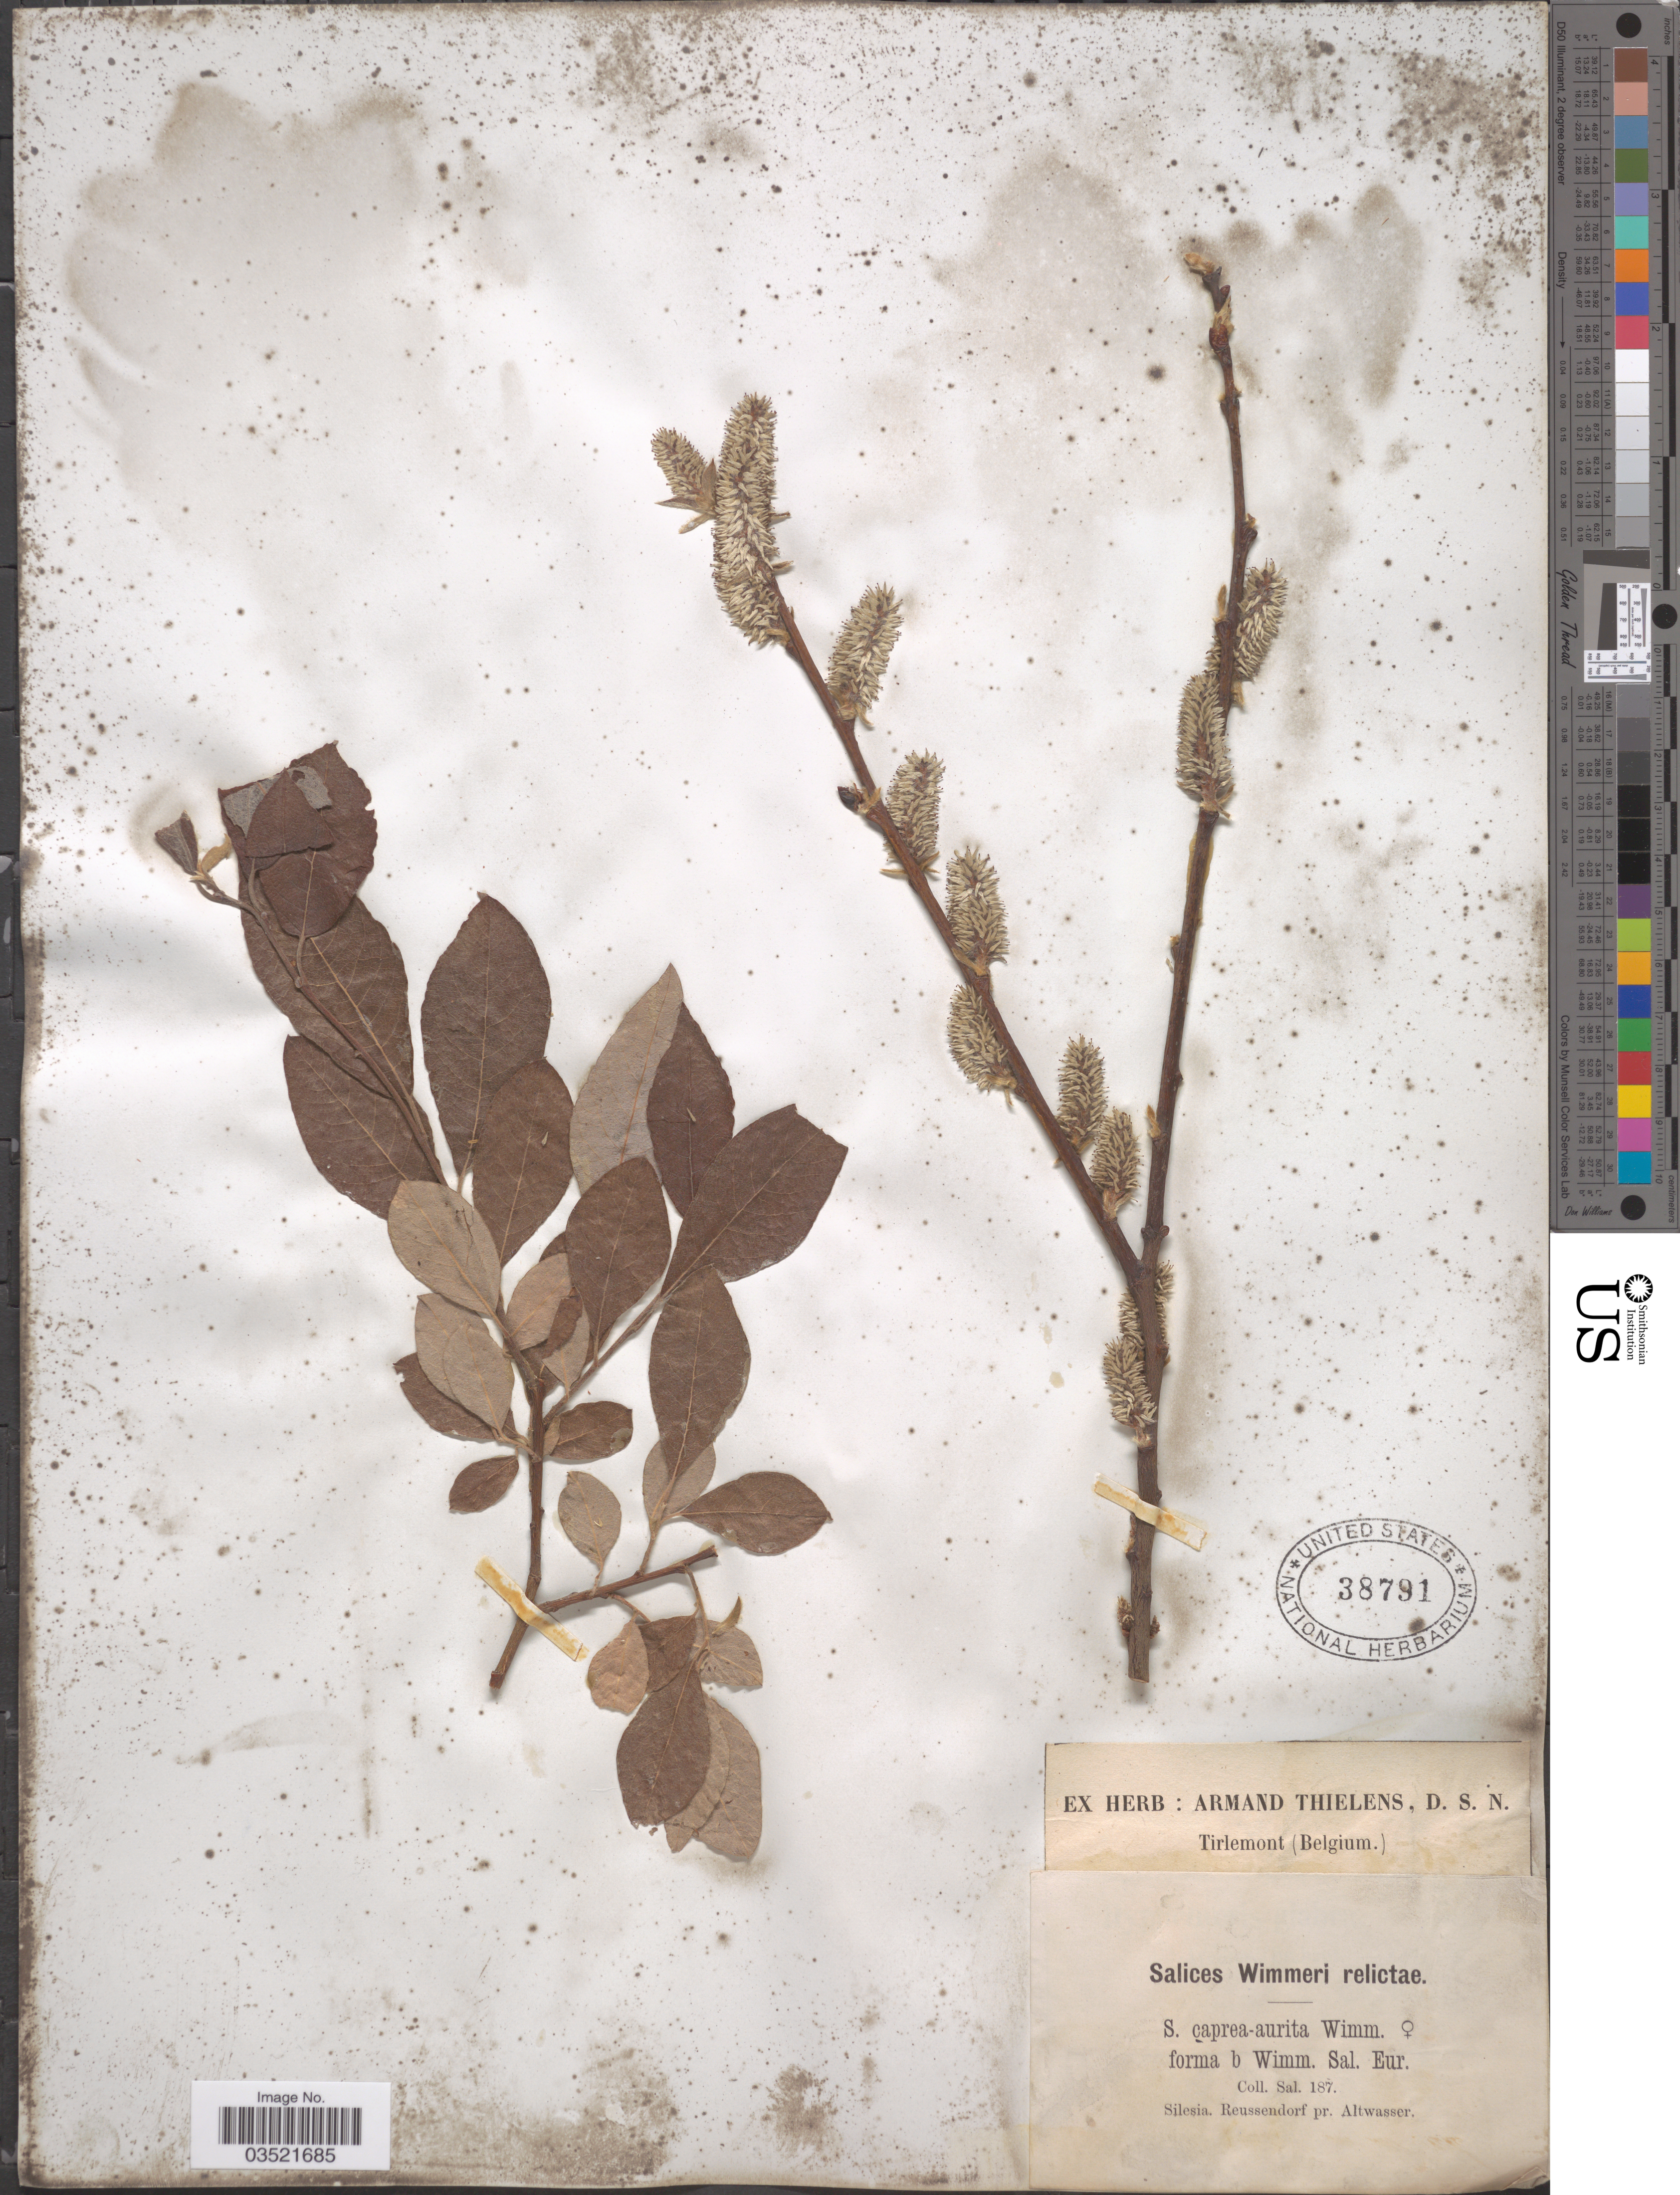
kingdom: Plantae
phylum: Tracheophyta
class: Magnoliopsida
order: Malpighiales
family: Salicaceae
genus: Salix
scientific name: Salix aurita x S. caprea L.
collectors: ex herb. Armand Thielens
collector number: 187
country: Poland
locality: Silesia, Reussendorf pr. Altwasser.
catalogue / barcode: US 38791